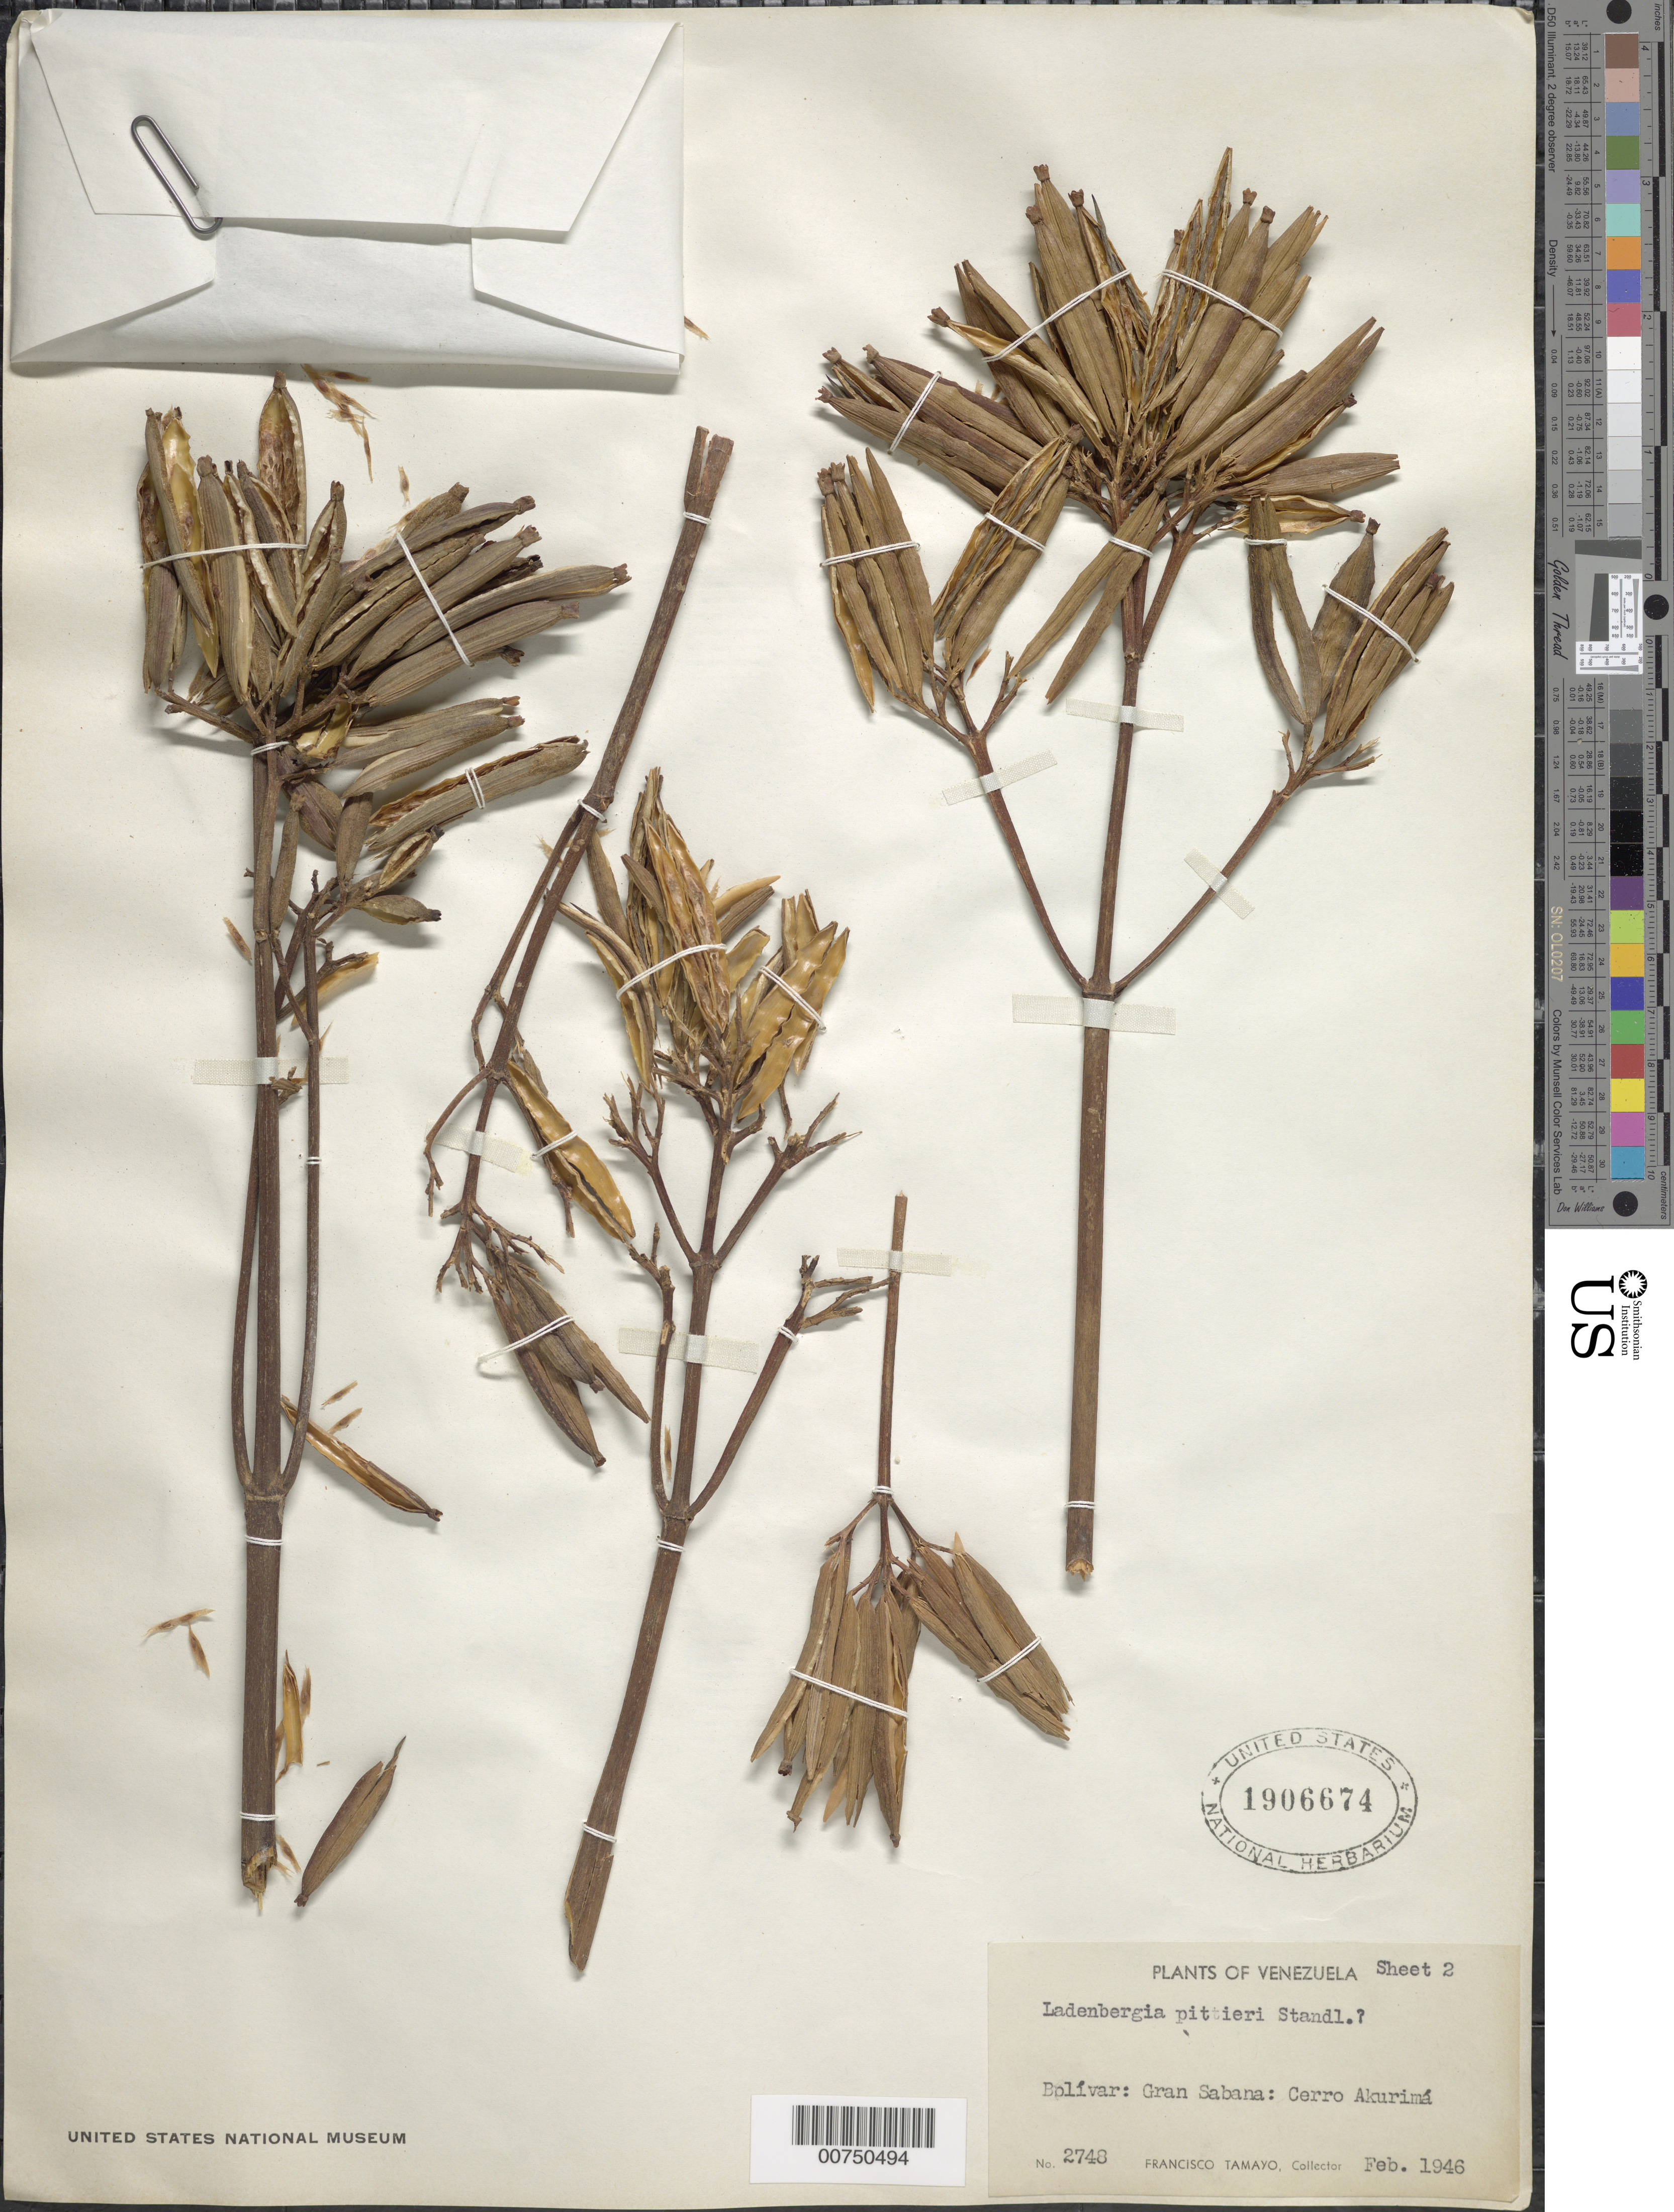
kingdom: Plantae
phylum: Tracheophyta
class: Magnoliopsida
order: Gentianales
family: Rubiaceae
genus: Ladenbergia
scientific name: Ladenbergia pittieri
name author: Standl.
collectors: F. Tamayo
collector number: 2748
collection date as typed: Feb-46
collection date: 1946-02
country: Venezuela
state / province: Bolívar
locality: Gran Sabana, Sta. Elena, Cerro de Acurimá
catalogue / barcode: US 1906674